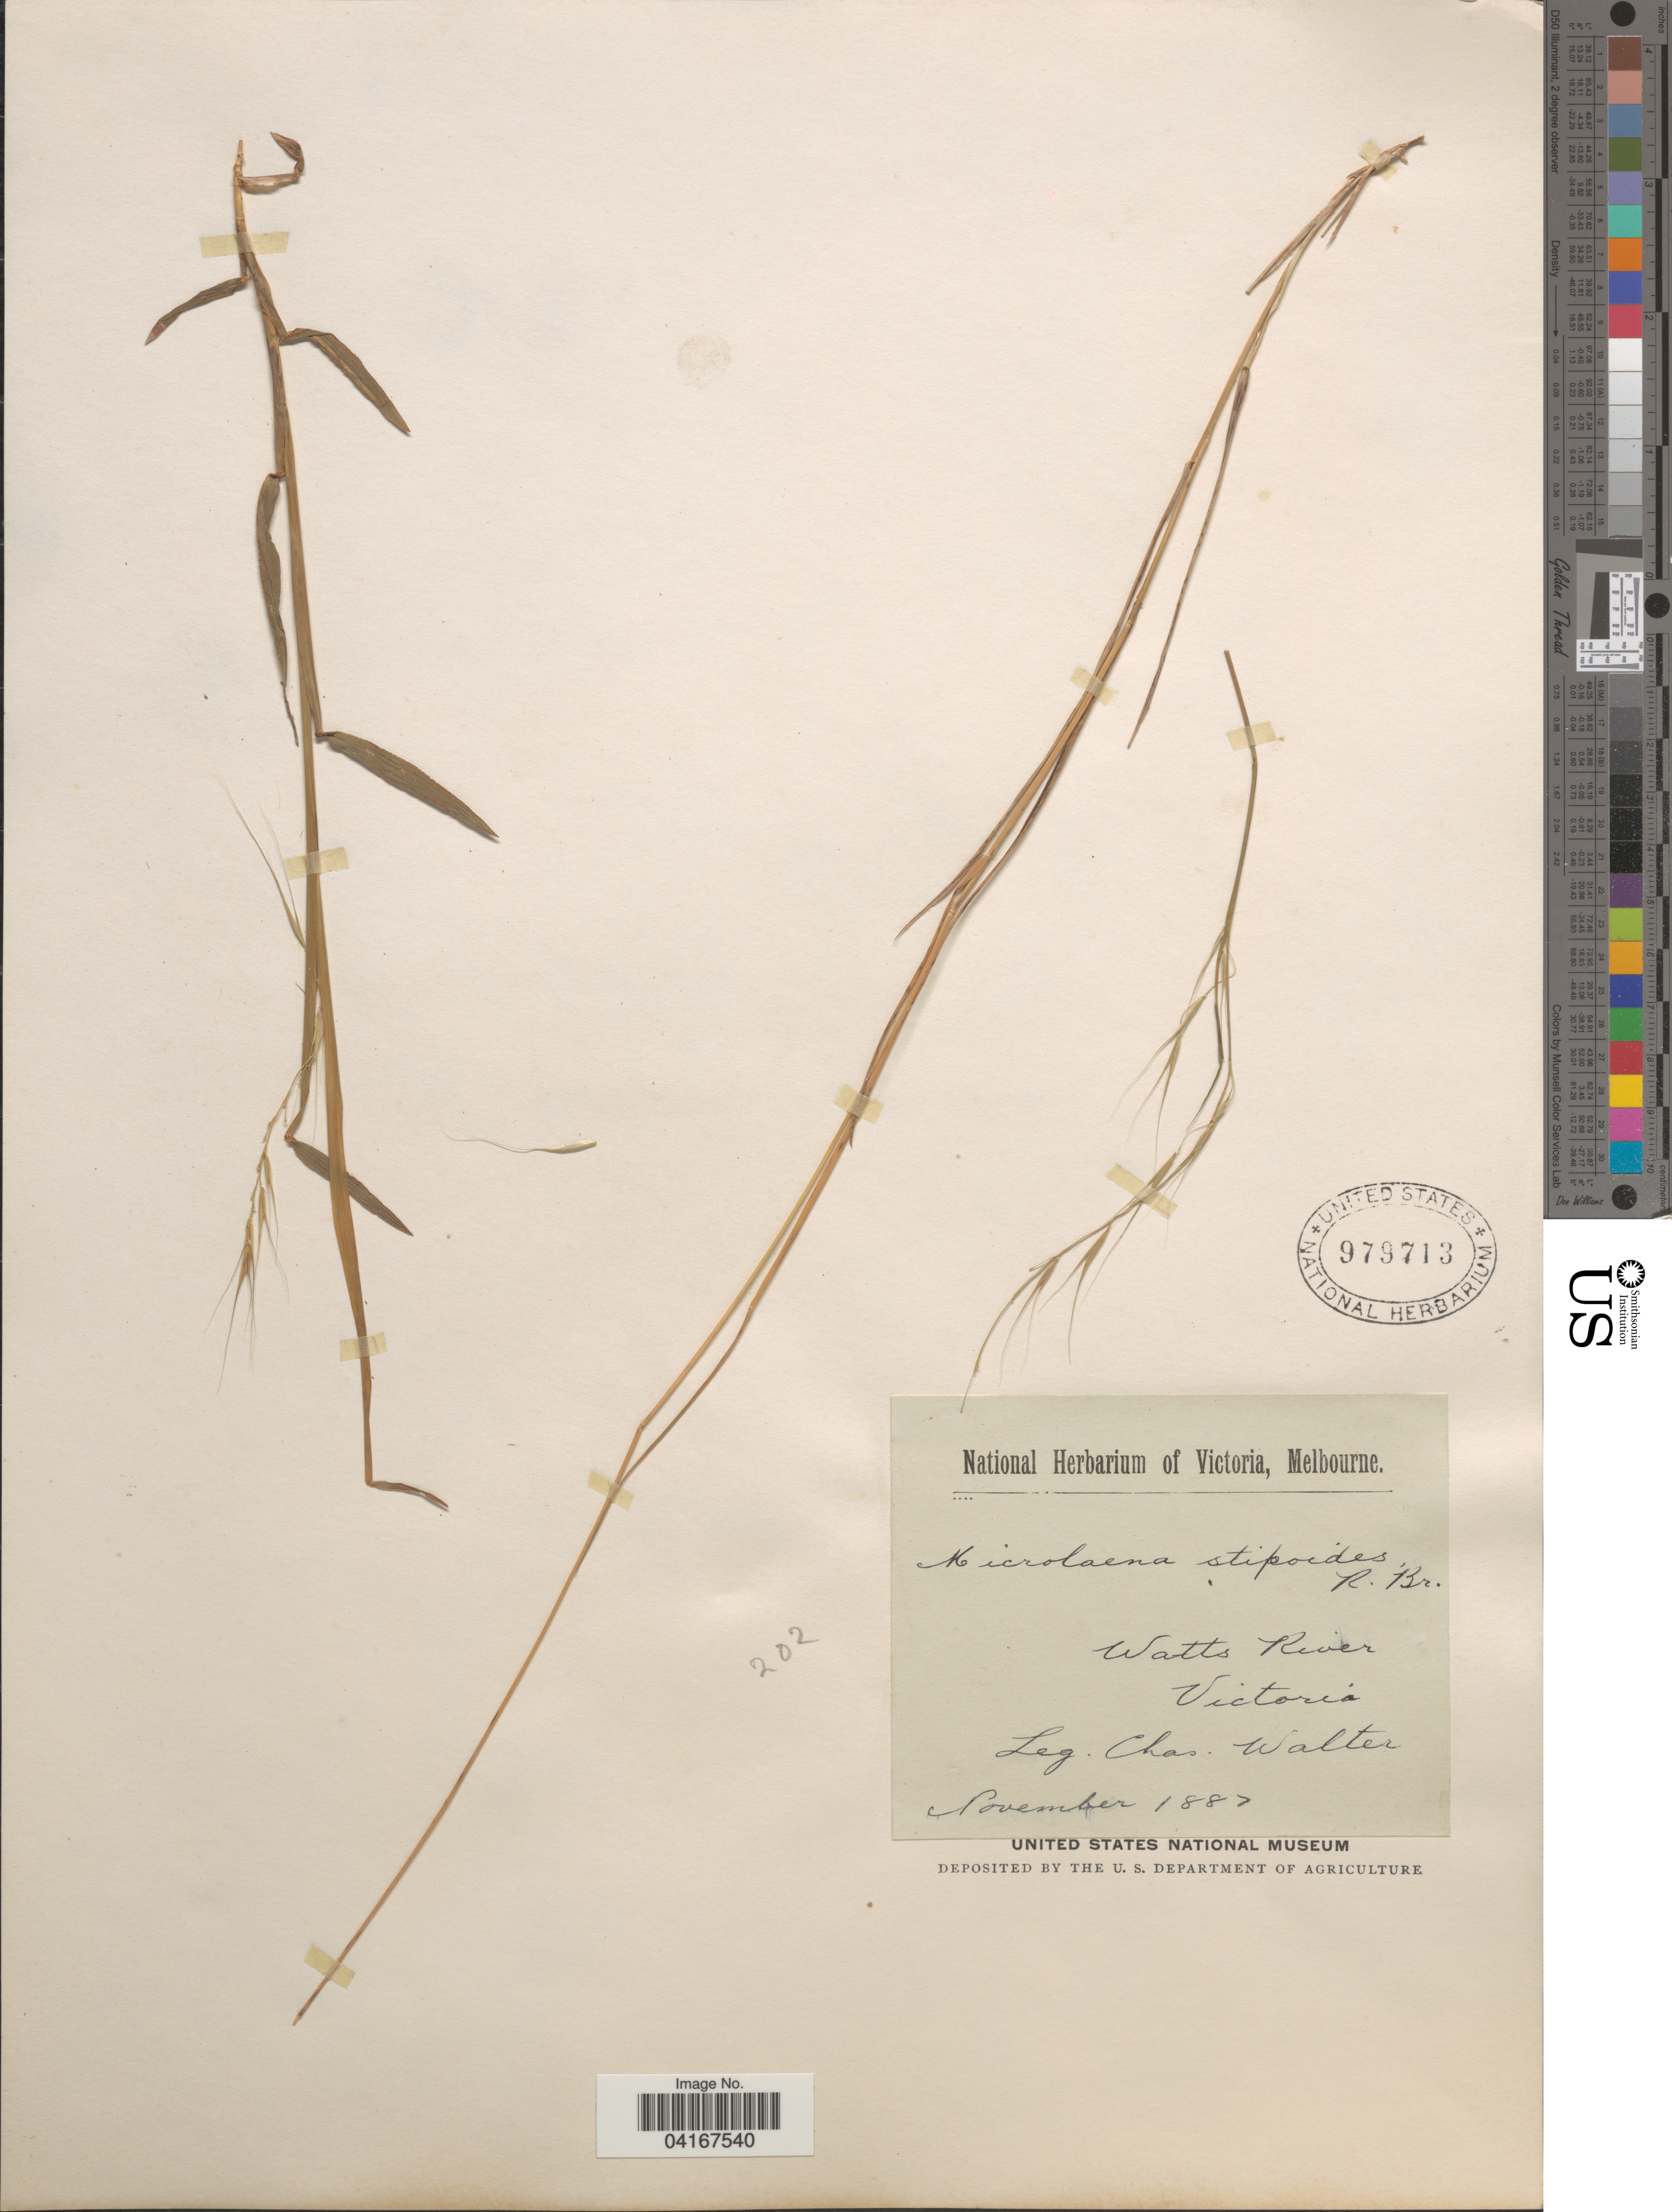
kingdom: Plantae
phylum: Tracheophyta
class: Liliopsida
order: Poales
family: Poaceae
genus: Microlaena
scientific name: Microlaena stipoides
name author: (Labill.) R. Br.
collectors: C. Walter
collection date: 1887-11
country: Australia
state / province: Victoria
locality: Watts river. Victoria.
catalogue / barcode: US 979713